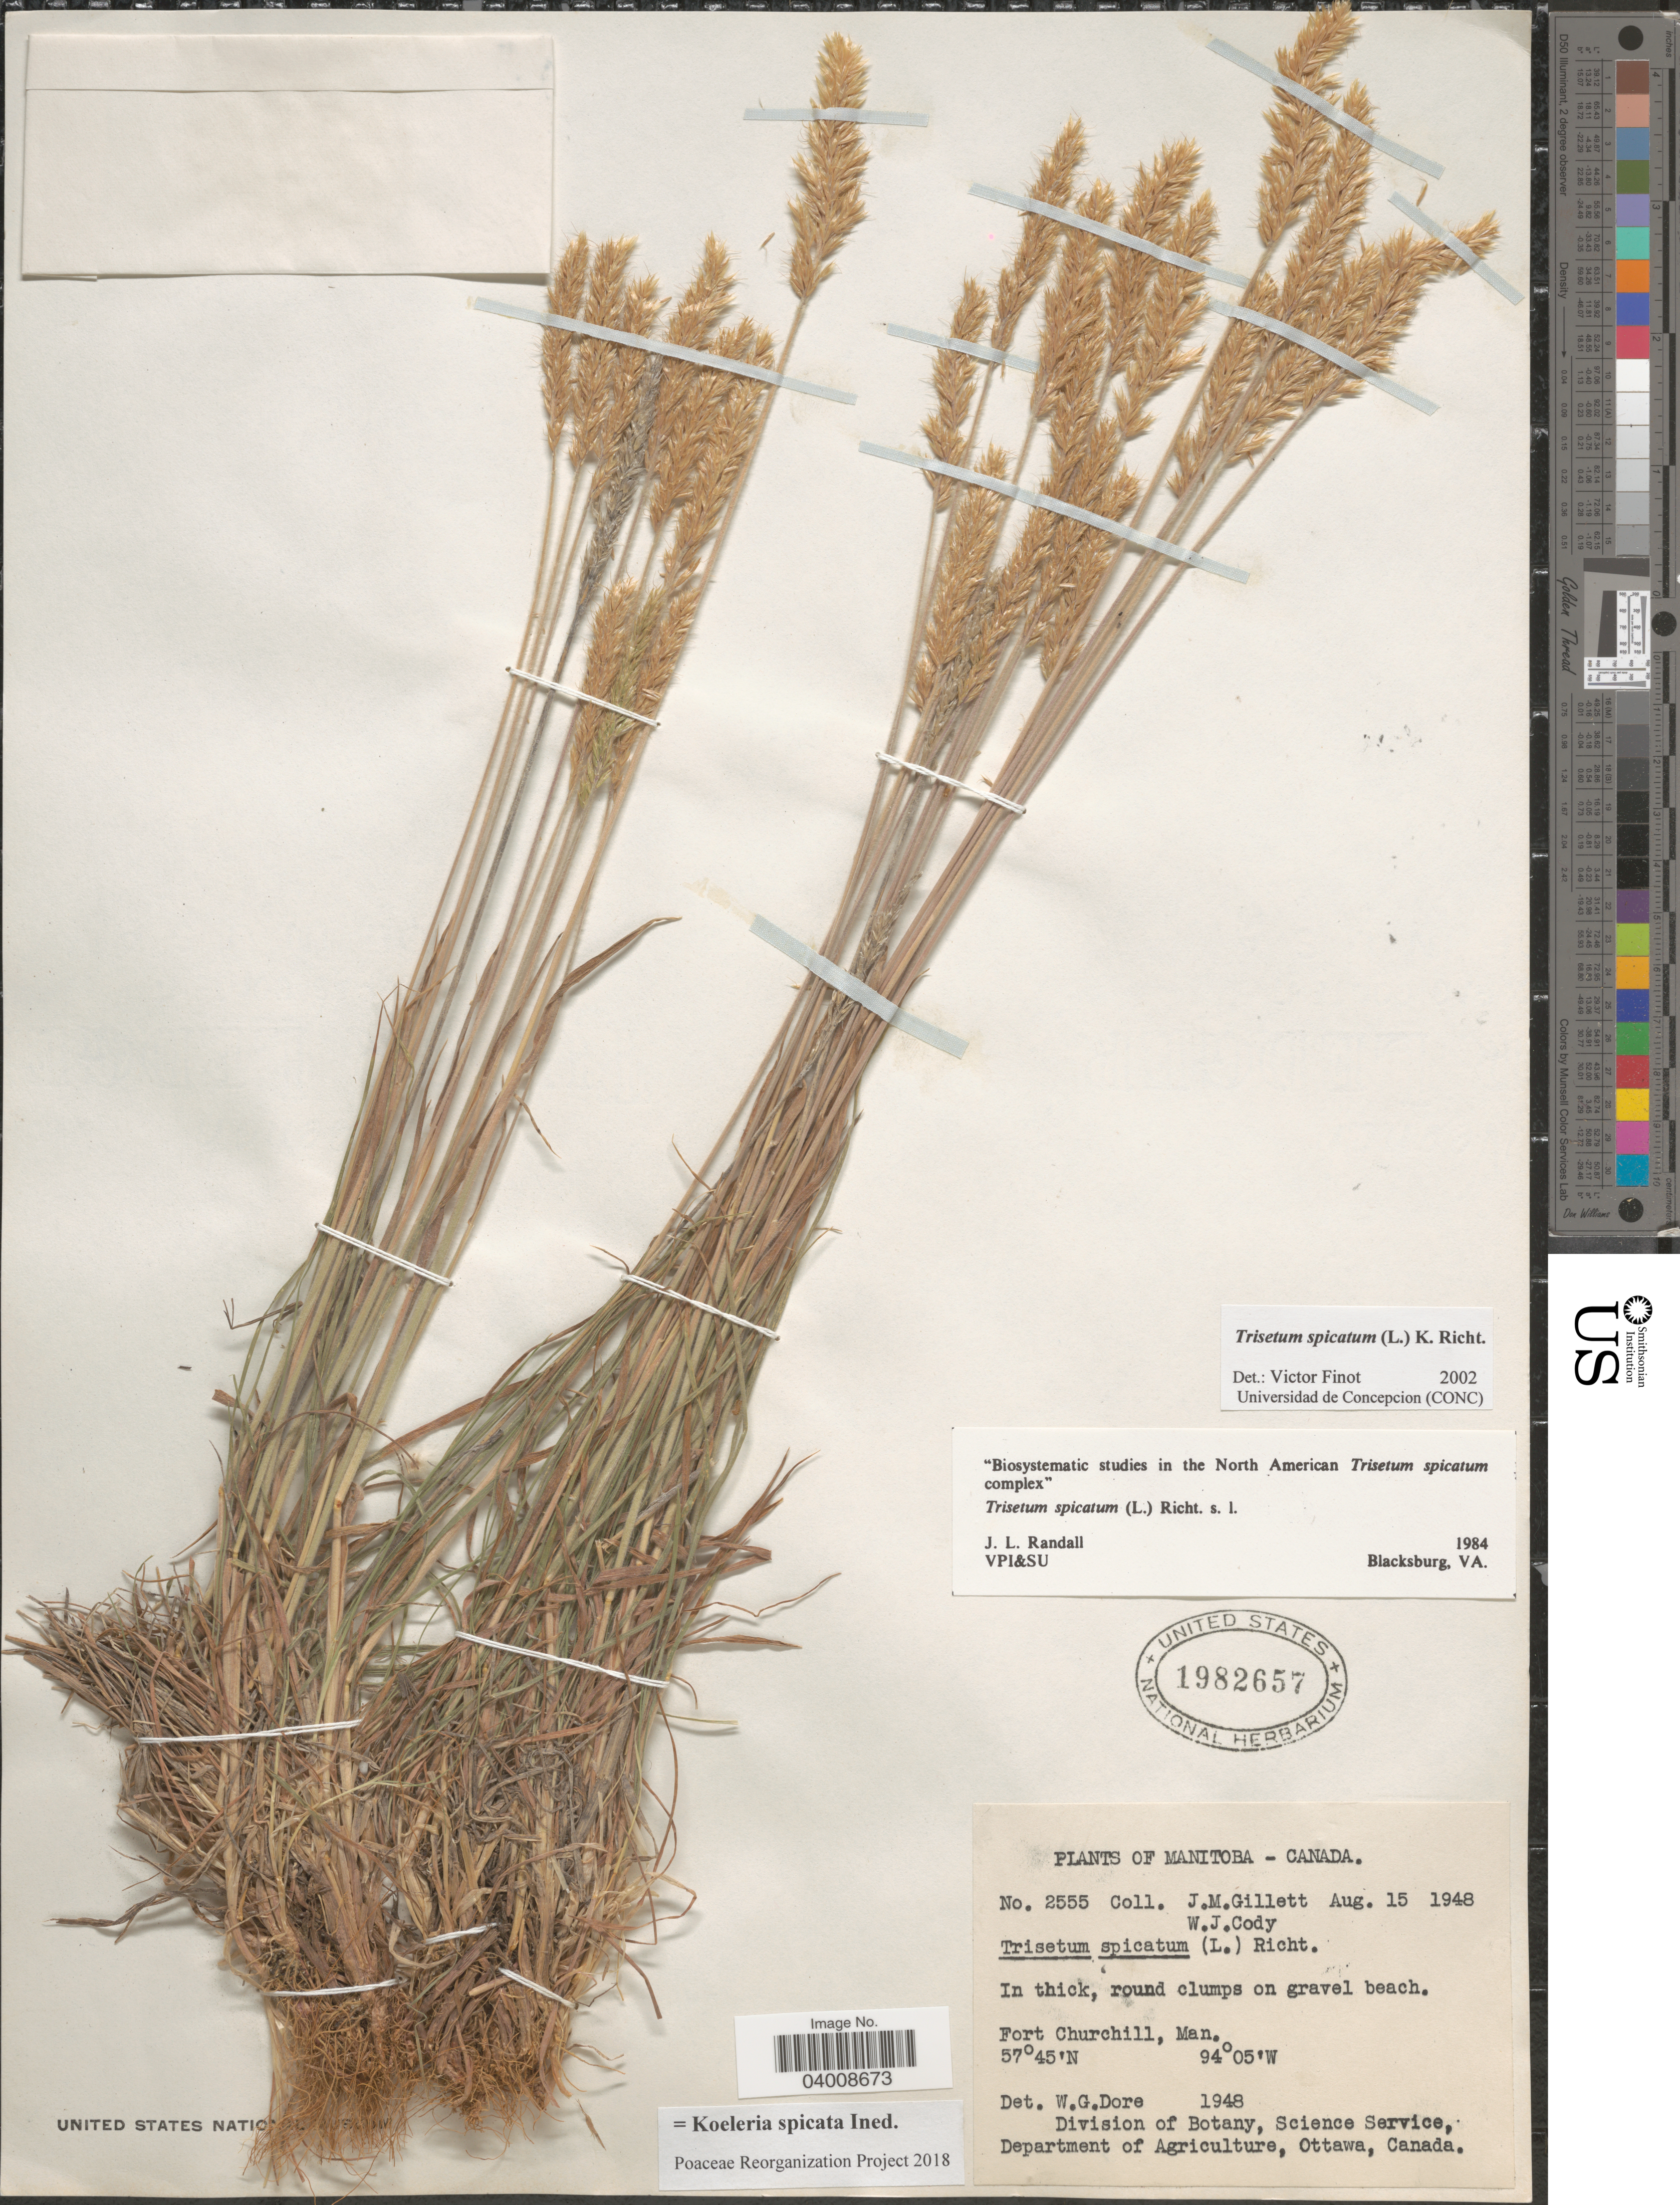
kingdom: Plantae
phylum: Tracheophyta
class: Liliopsida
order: Poales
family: Poaceae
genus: Koeleria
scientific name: Koeleria spicata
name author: (L.) Barberá et al.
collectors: J. M. Gillett & W. Cody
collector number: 2555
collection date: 1948-08-15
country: Canada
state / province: Manitoba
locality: Fort Churchill, Man.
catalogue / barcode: US 1982657